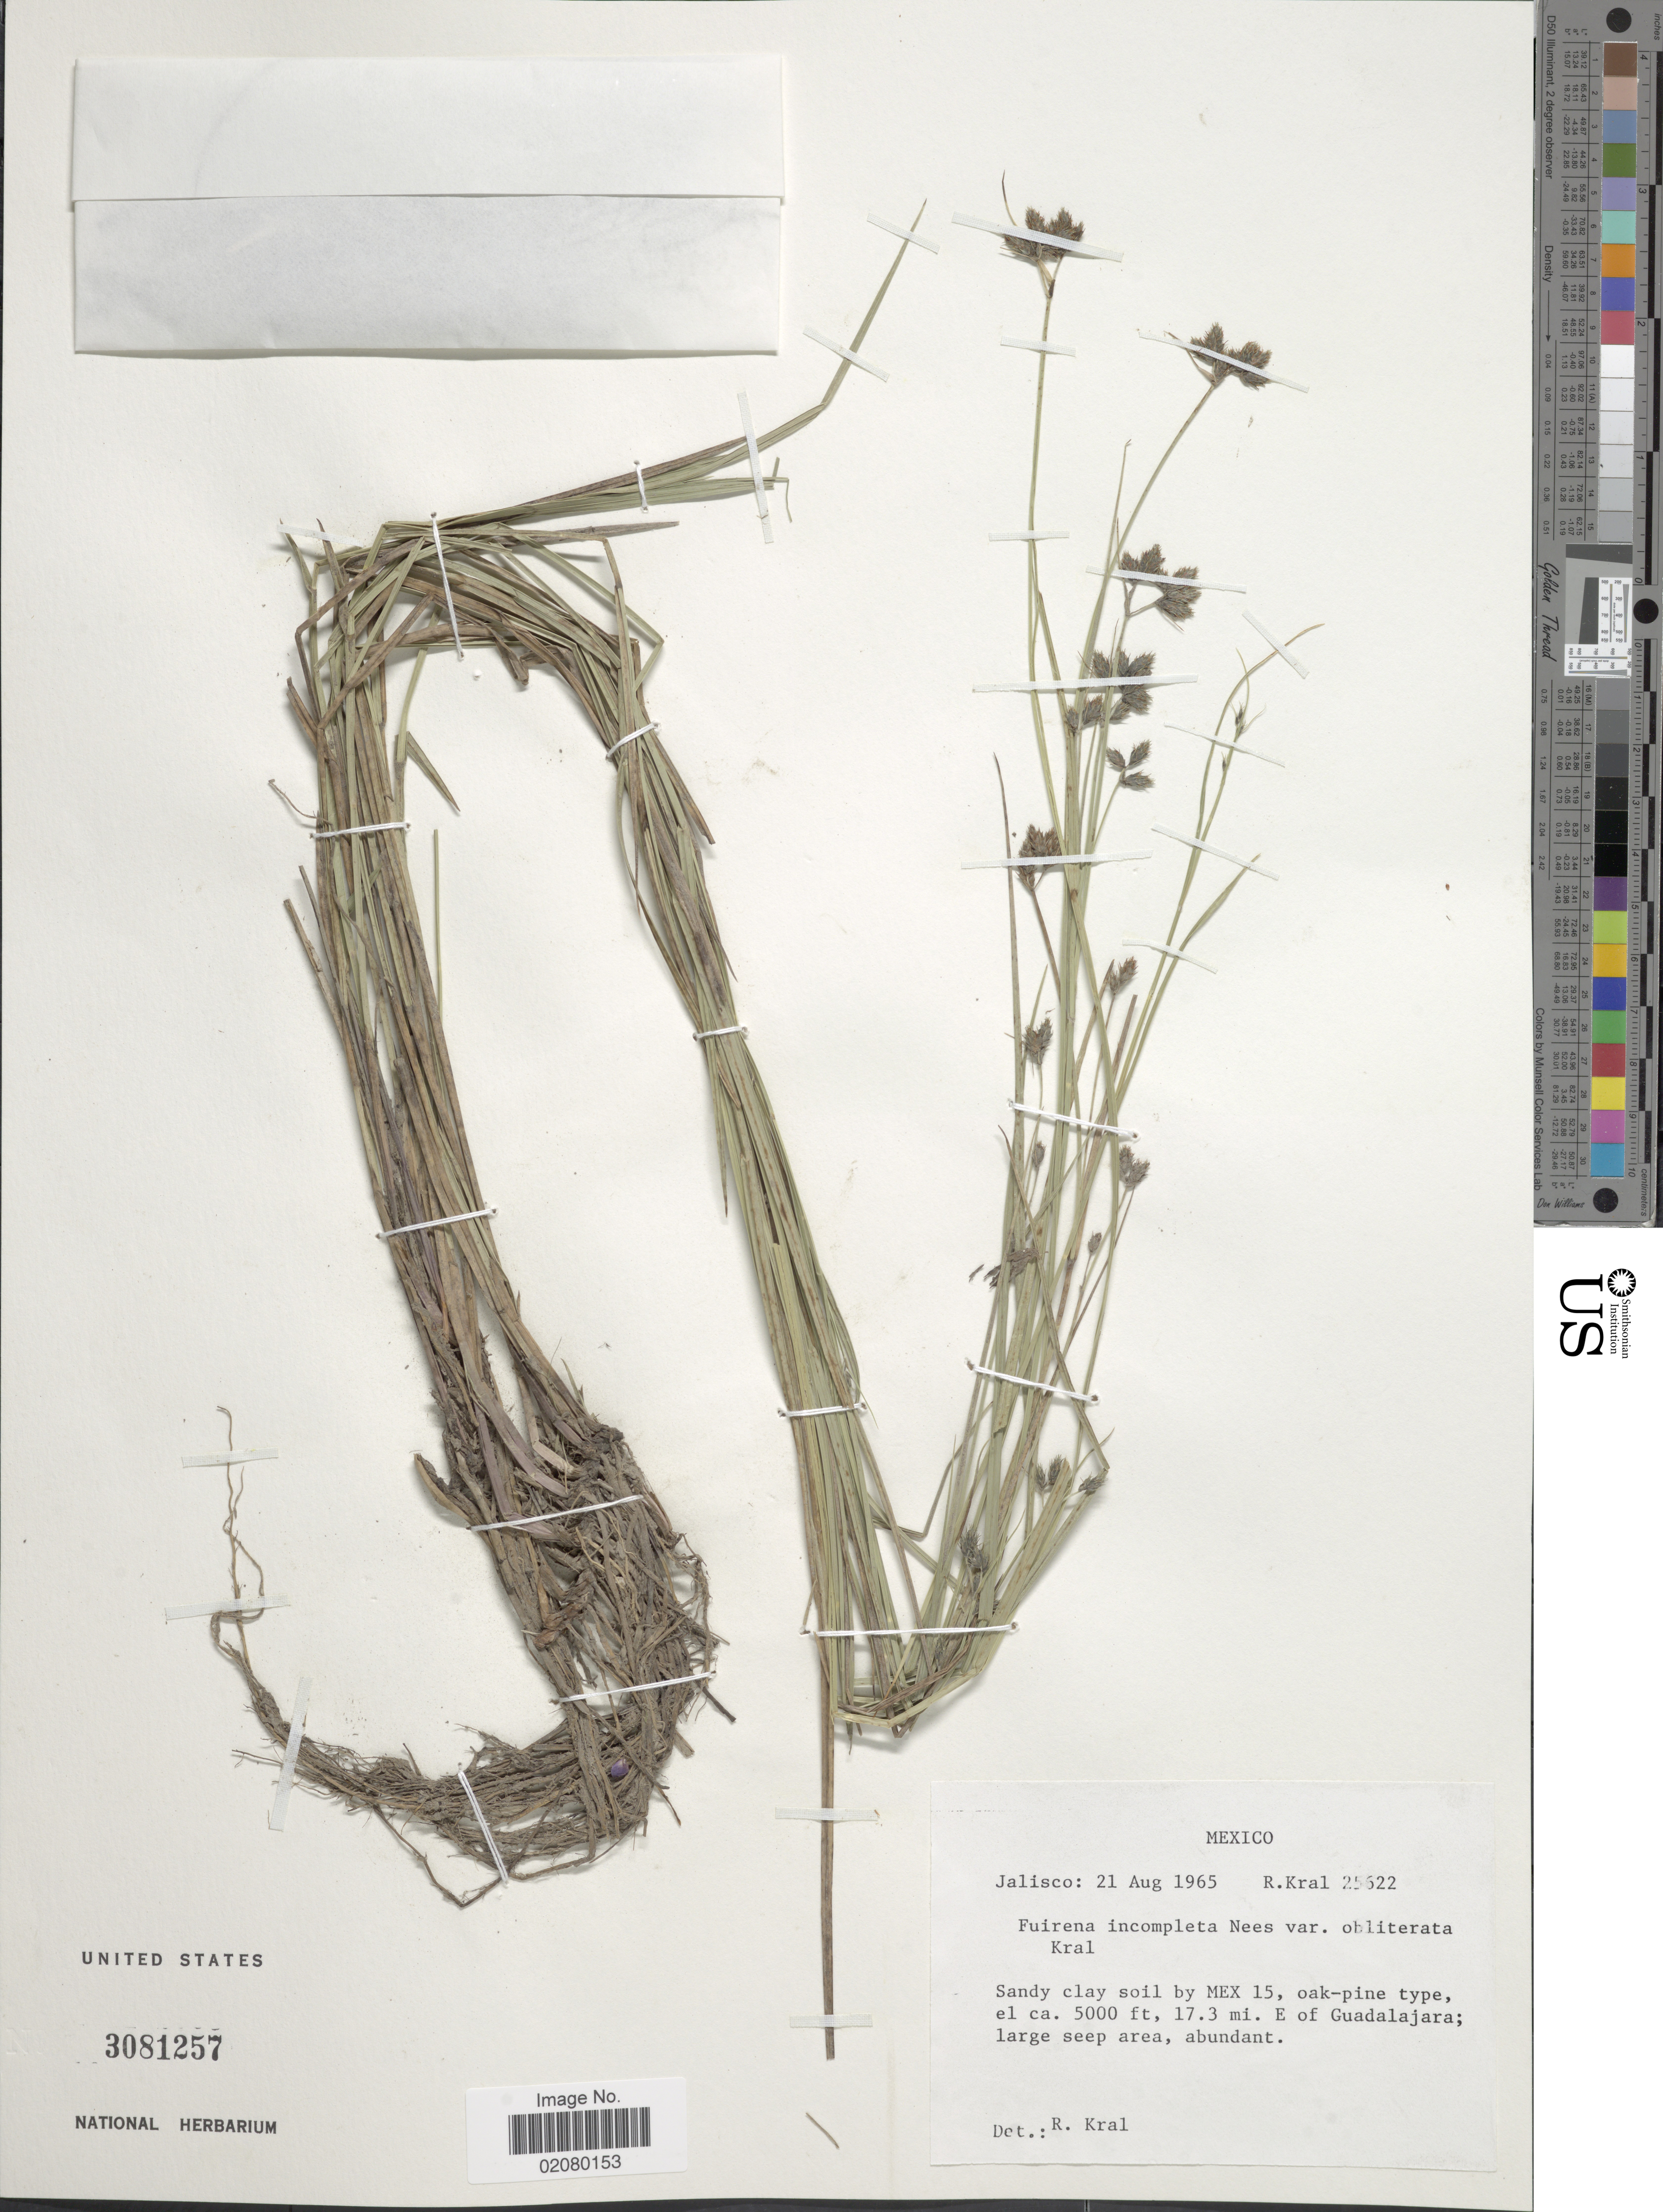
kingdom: Plantae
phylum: Tracheophyta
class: Liliopsida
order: Poales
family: Cyperaceae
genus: Fuirena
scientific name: Fuirena incompleta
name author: Nees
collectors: R. Kral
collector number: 25622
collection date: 1965-08-21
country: Mexico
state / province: Jalisco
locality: Sandy clay soil by MEX 15, 17.3 mi. E of Guadalajara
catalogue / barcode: US 3081257